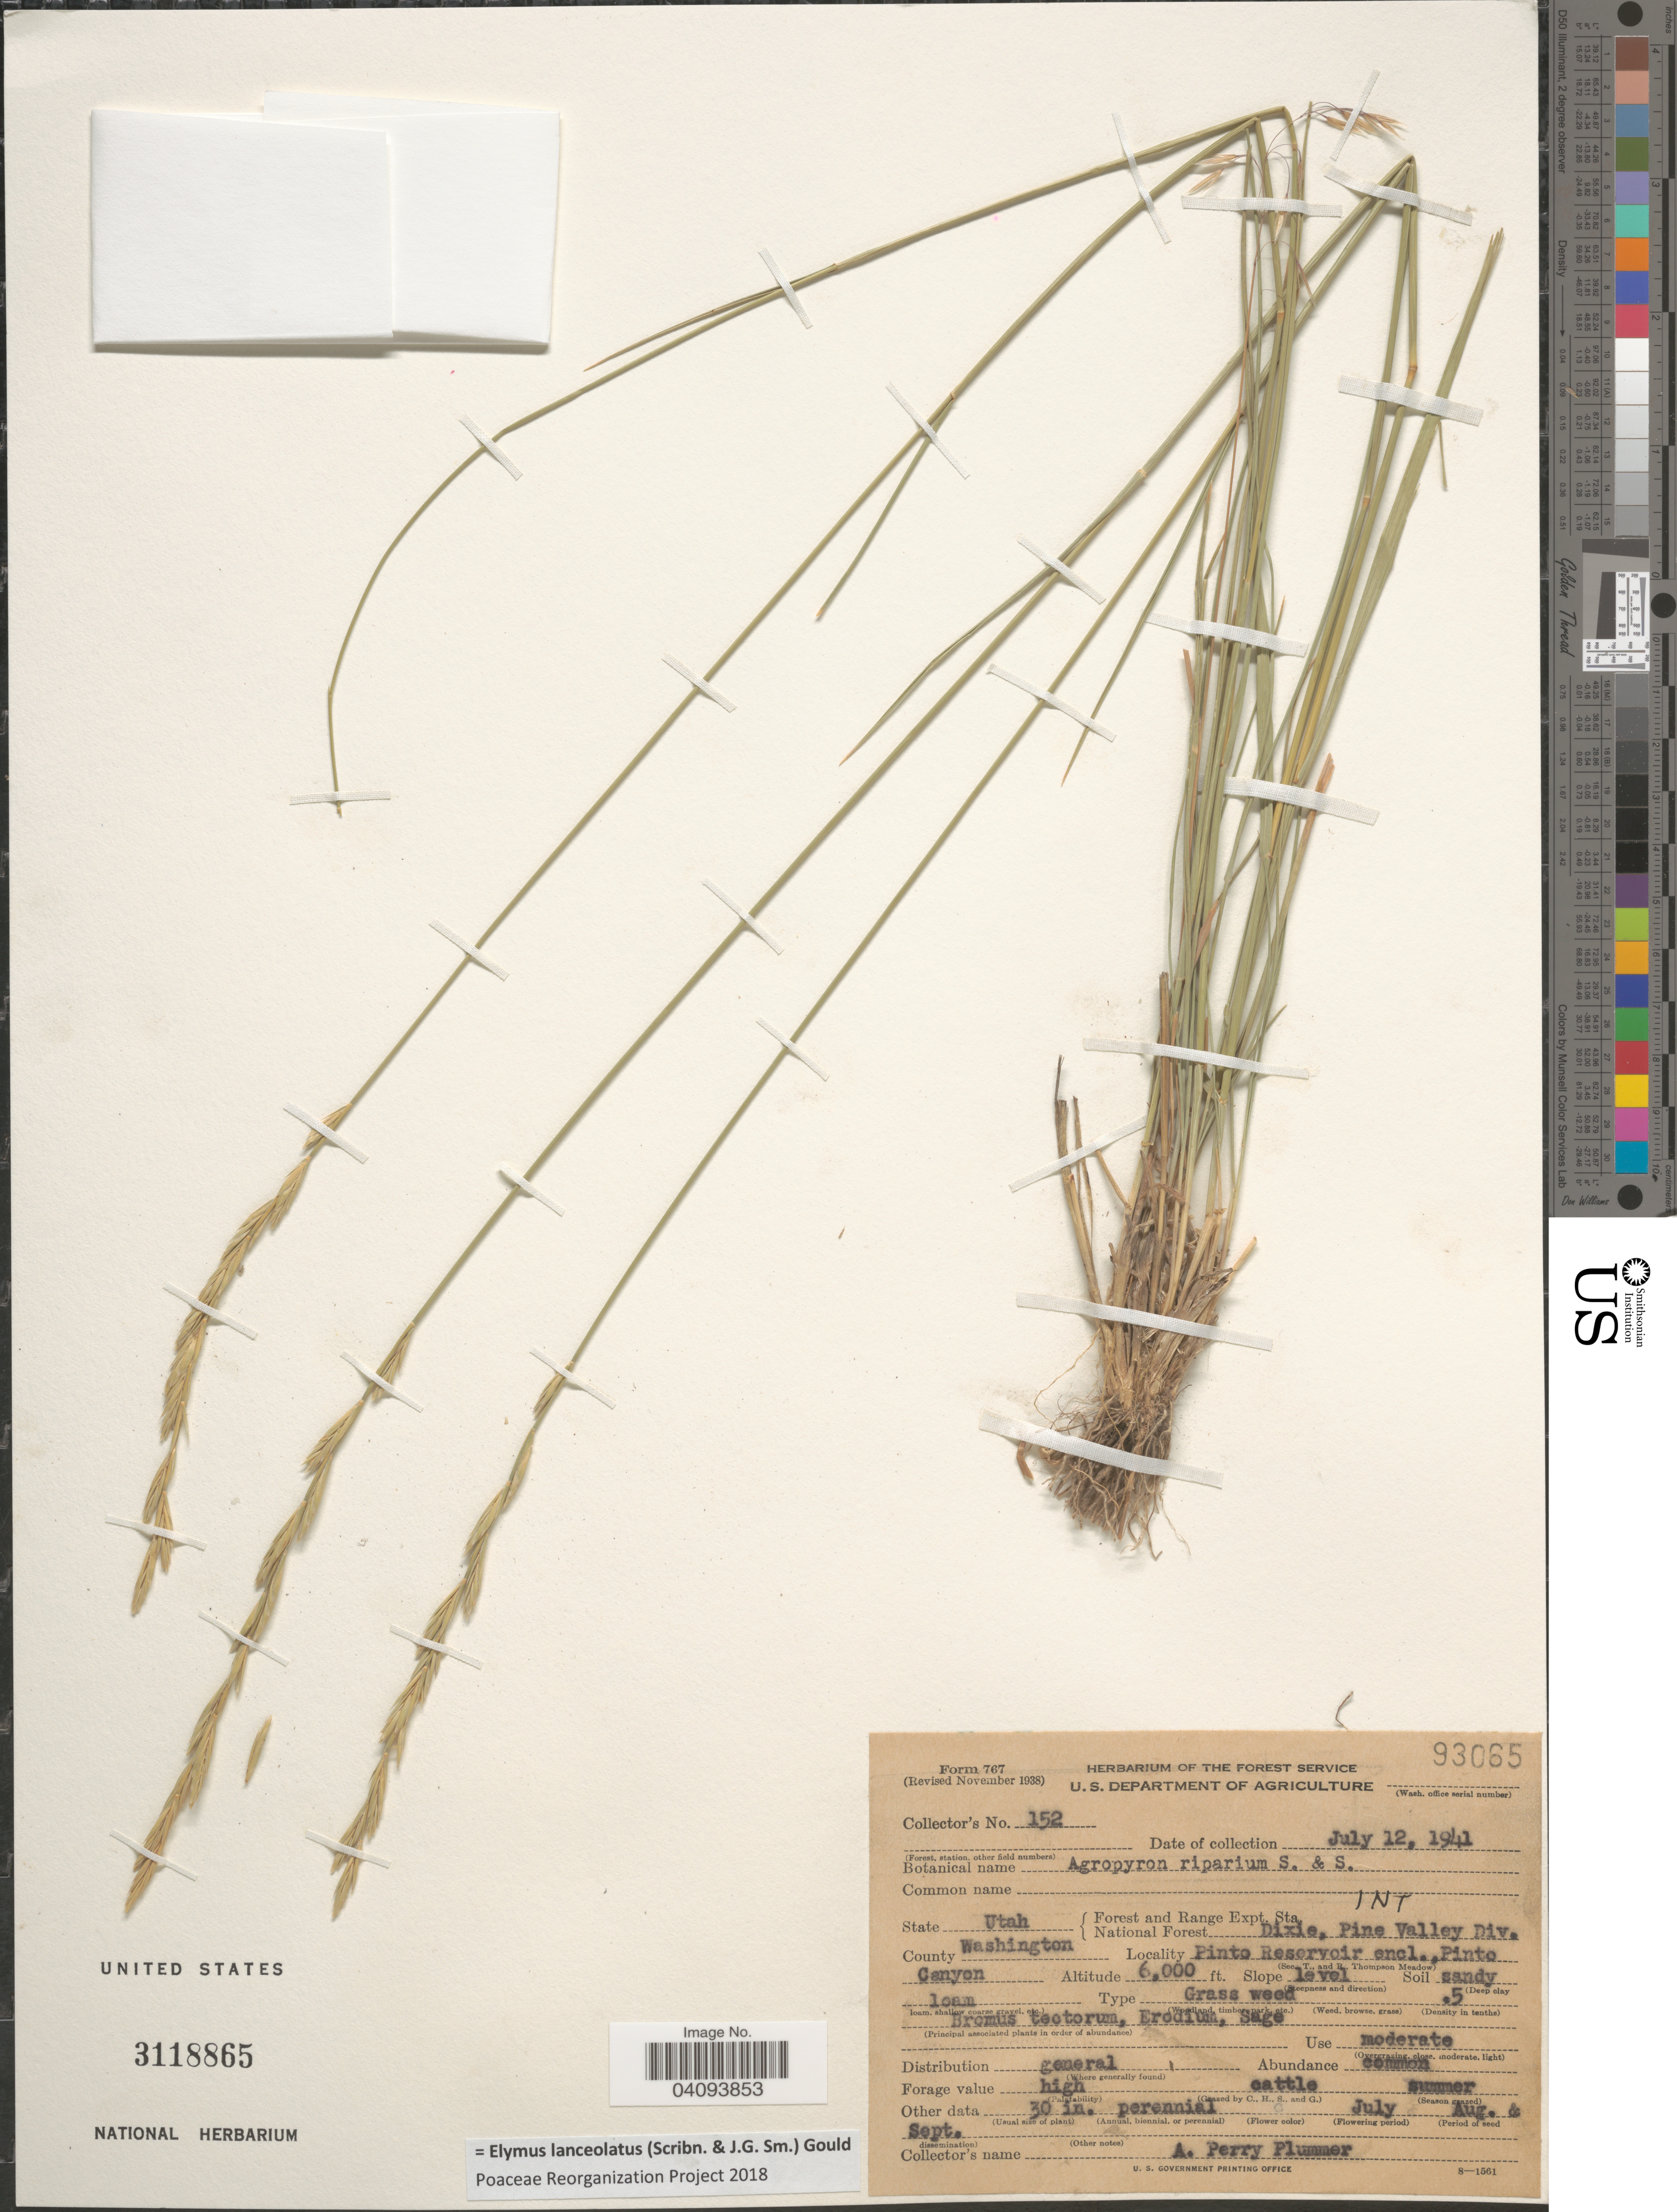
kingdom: Plantae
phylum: Tracheophyta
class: Liliopsida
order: Poales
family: Poaceae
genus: Elymus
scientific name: Elymus lanceolatus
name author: (Scribn. & J.G. Sm.) Gould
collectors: A. Plummer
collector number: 152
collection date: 1941-07-12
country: United States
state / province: Utah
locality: Forest and Range Expt. Sta. National Forest INT Dixie, Pine Valley Div. County Washington, Pinto Reservoir encl., Pinto Canyon.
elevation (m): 1829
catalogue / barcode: US 3118865